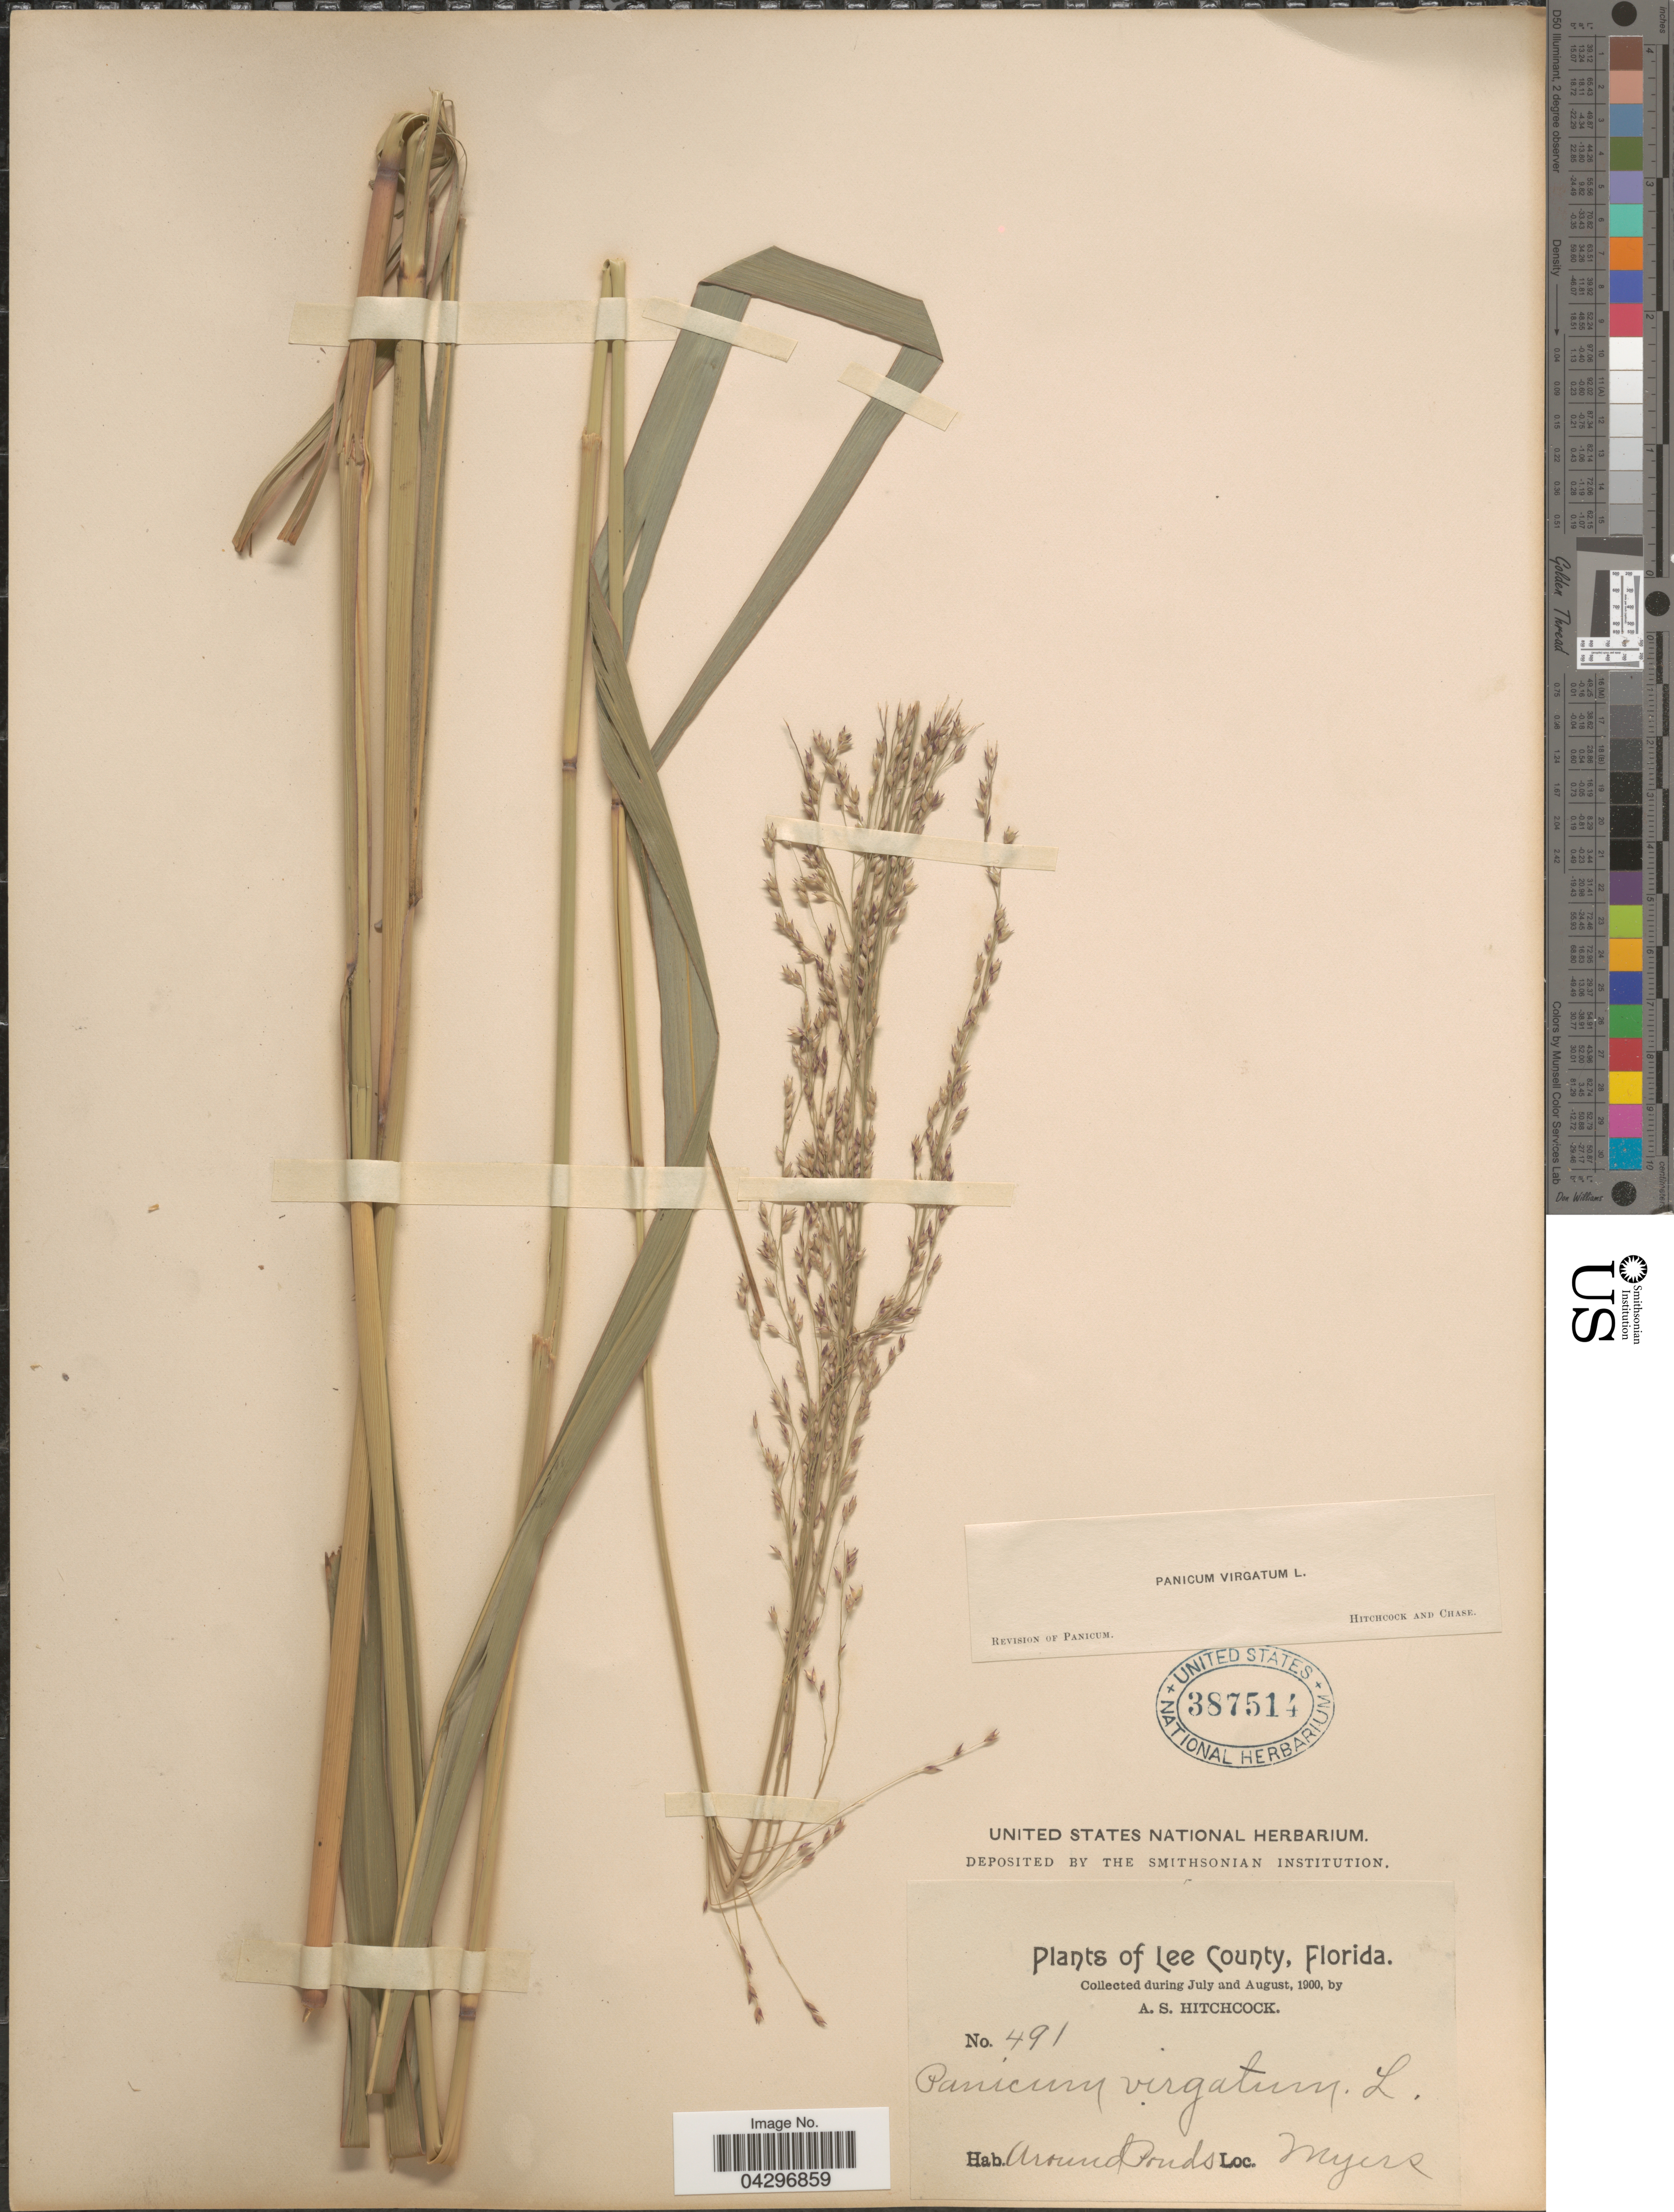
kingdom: Plantae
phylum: Tracheophyta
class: Liliopsida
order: Poales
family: Poaceae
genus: Panicum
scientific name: Panicum virgatum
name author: L.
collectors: A. S. Hitchcock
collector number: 491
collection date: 1900-07/1900-08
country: United States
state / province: Florida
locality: Lee County. Around Ponds. Myers.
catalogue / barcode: US 387514